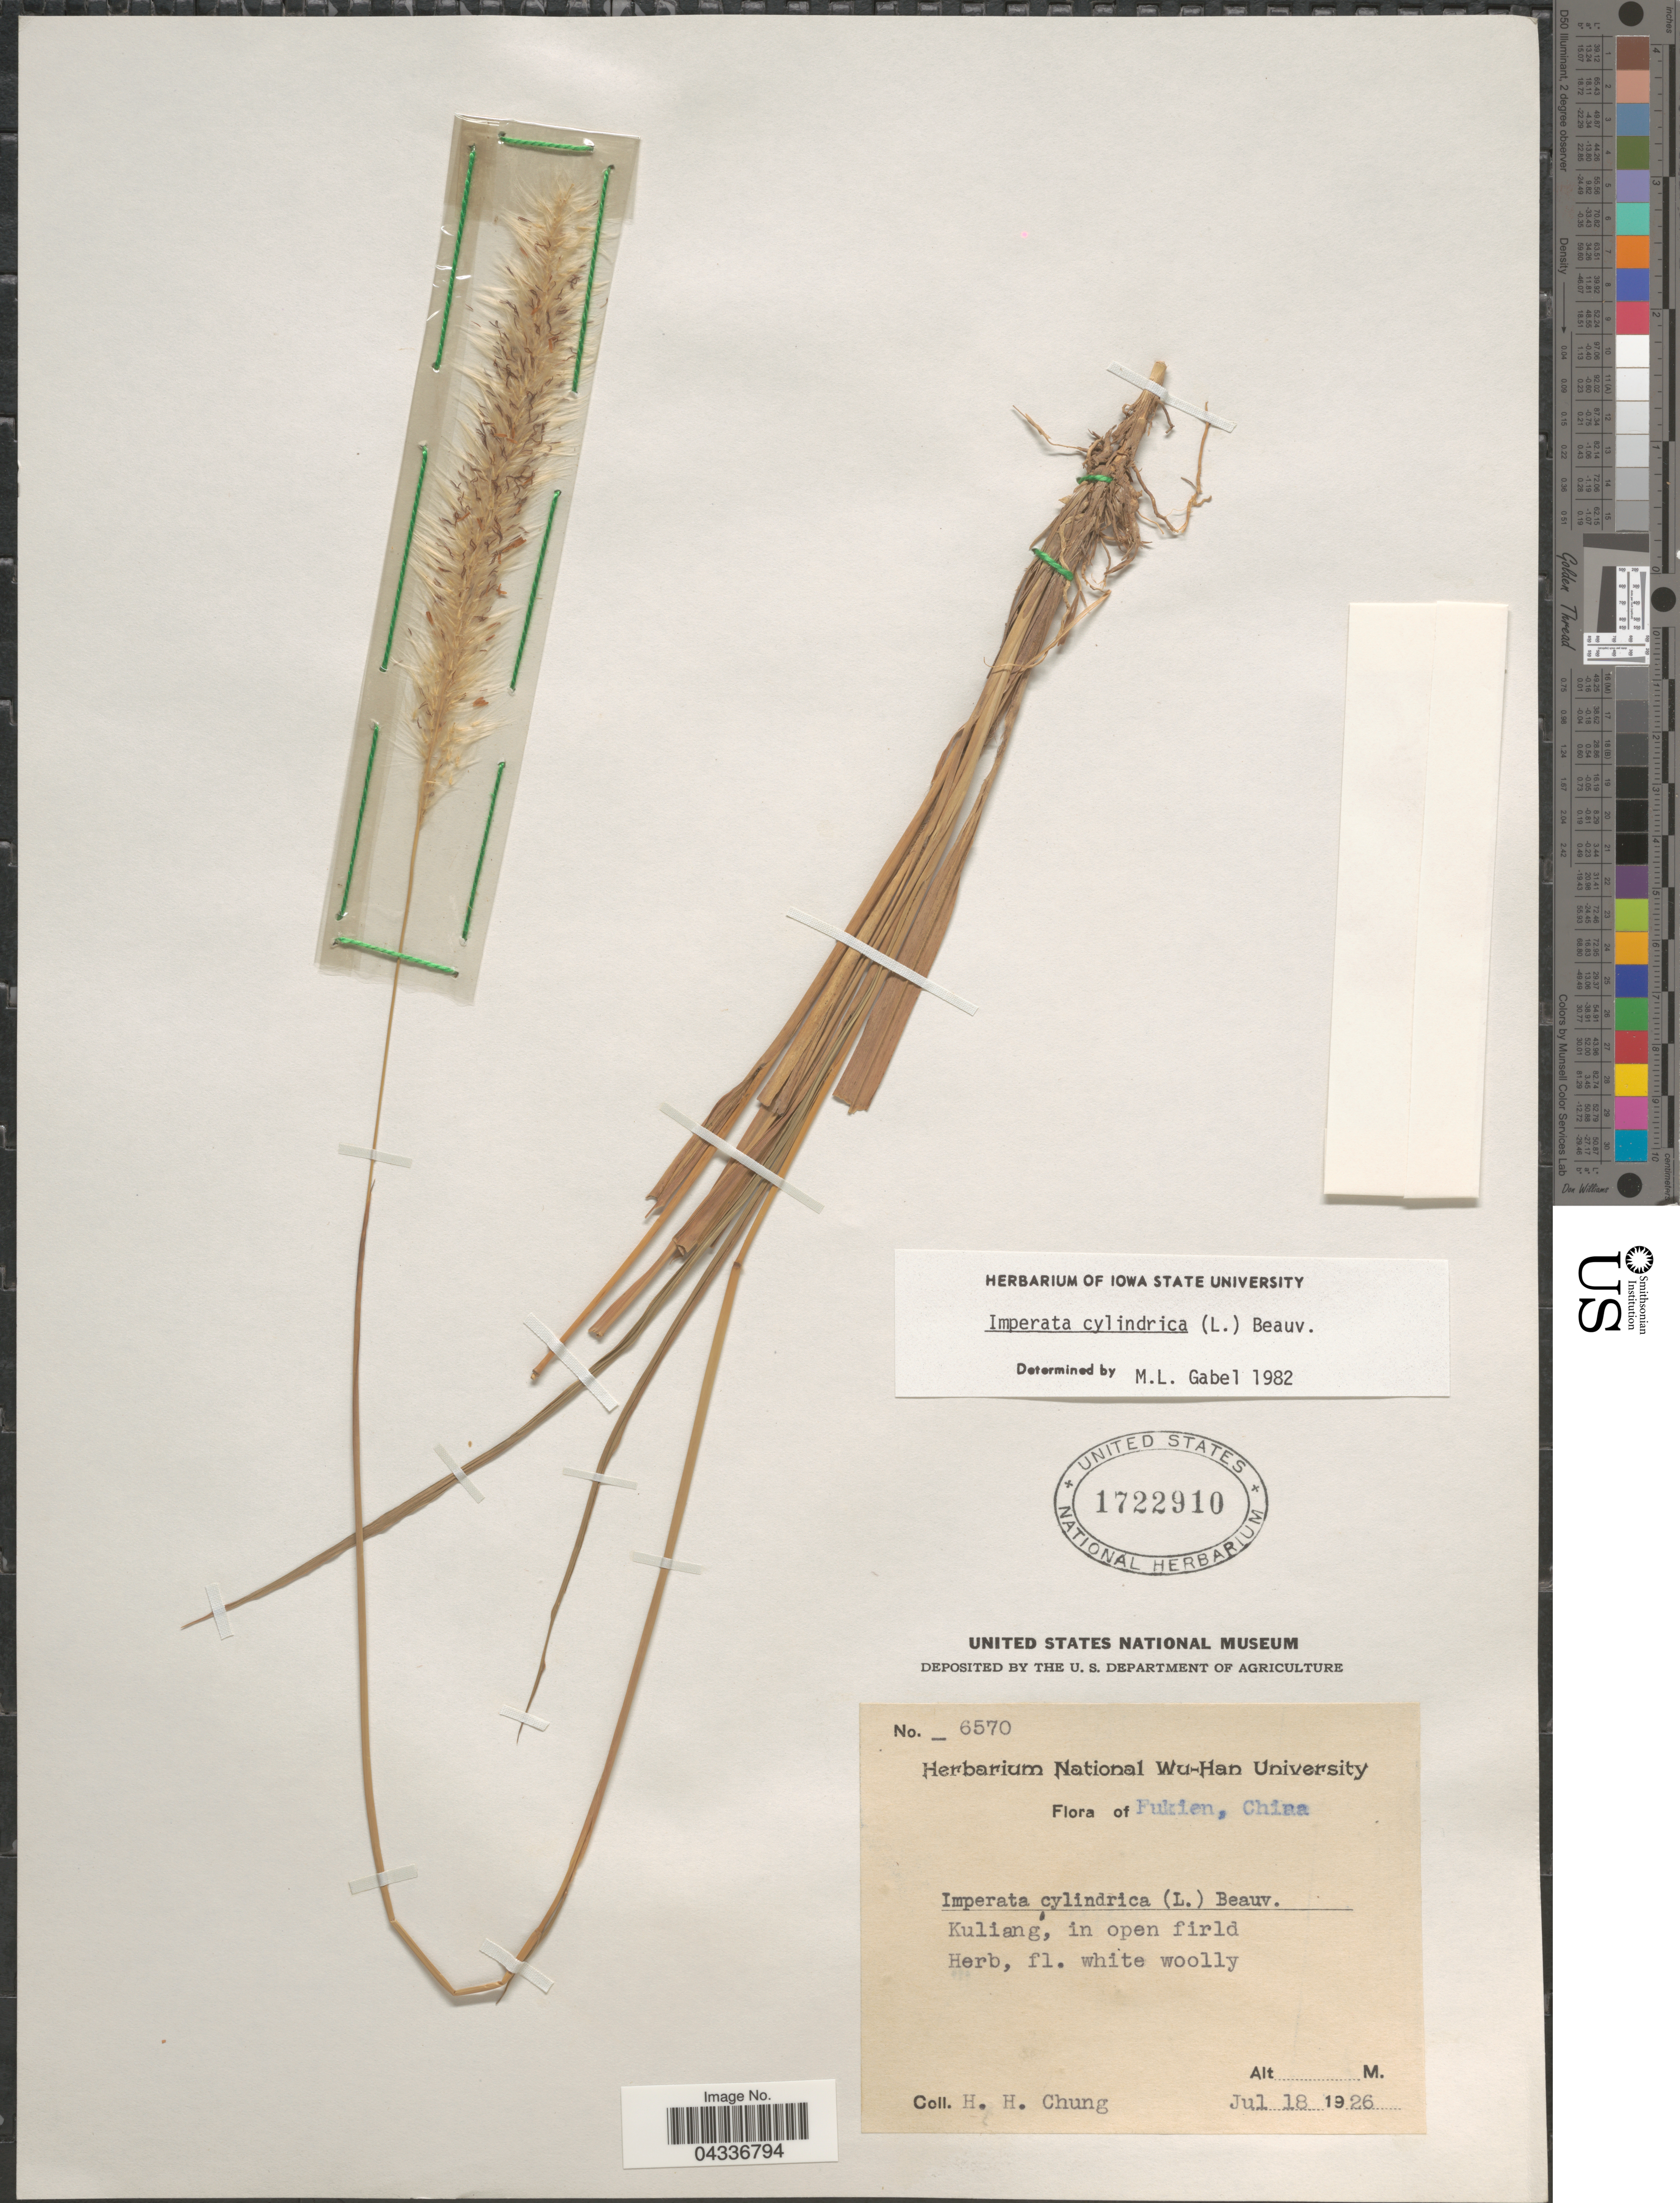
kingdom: Plantae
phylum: Tracheophyta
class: Liliopsida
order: Poales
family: Poaceae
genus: Imperata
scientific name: Imperata cylindrica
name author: (L.) P. Beauv.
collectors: H. Chung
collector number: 6570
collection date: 1926-07-18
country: China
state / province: Fujian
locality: Fukien. Kuliang.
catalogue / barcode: US 1722910